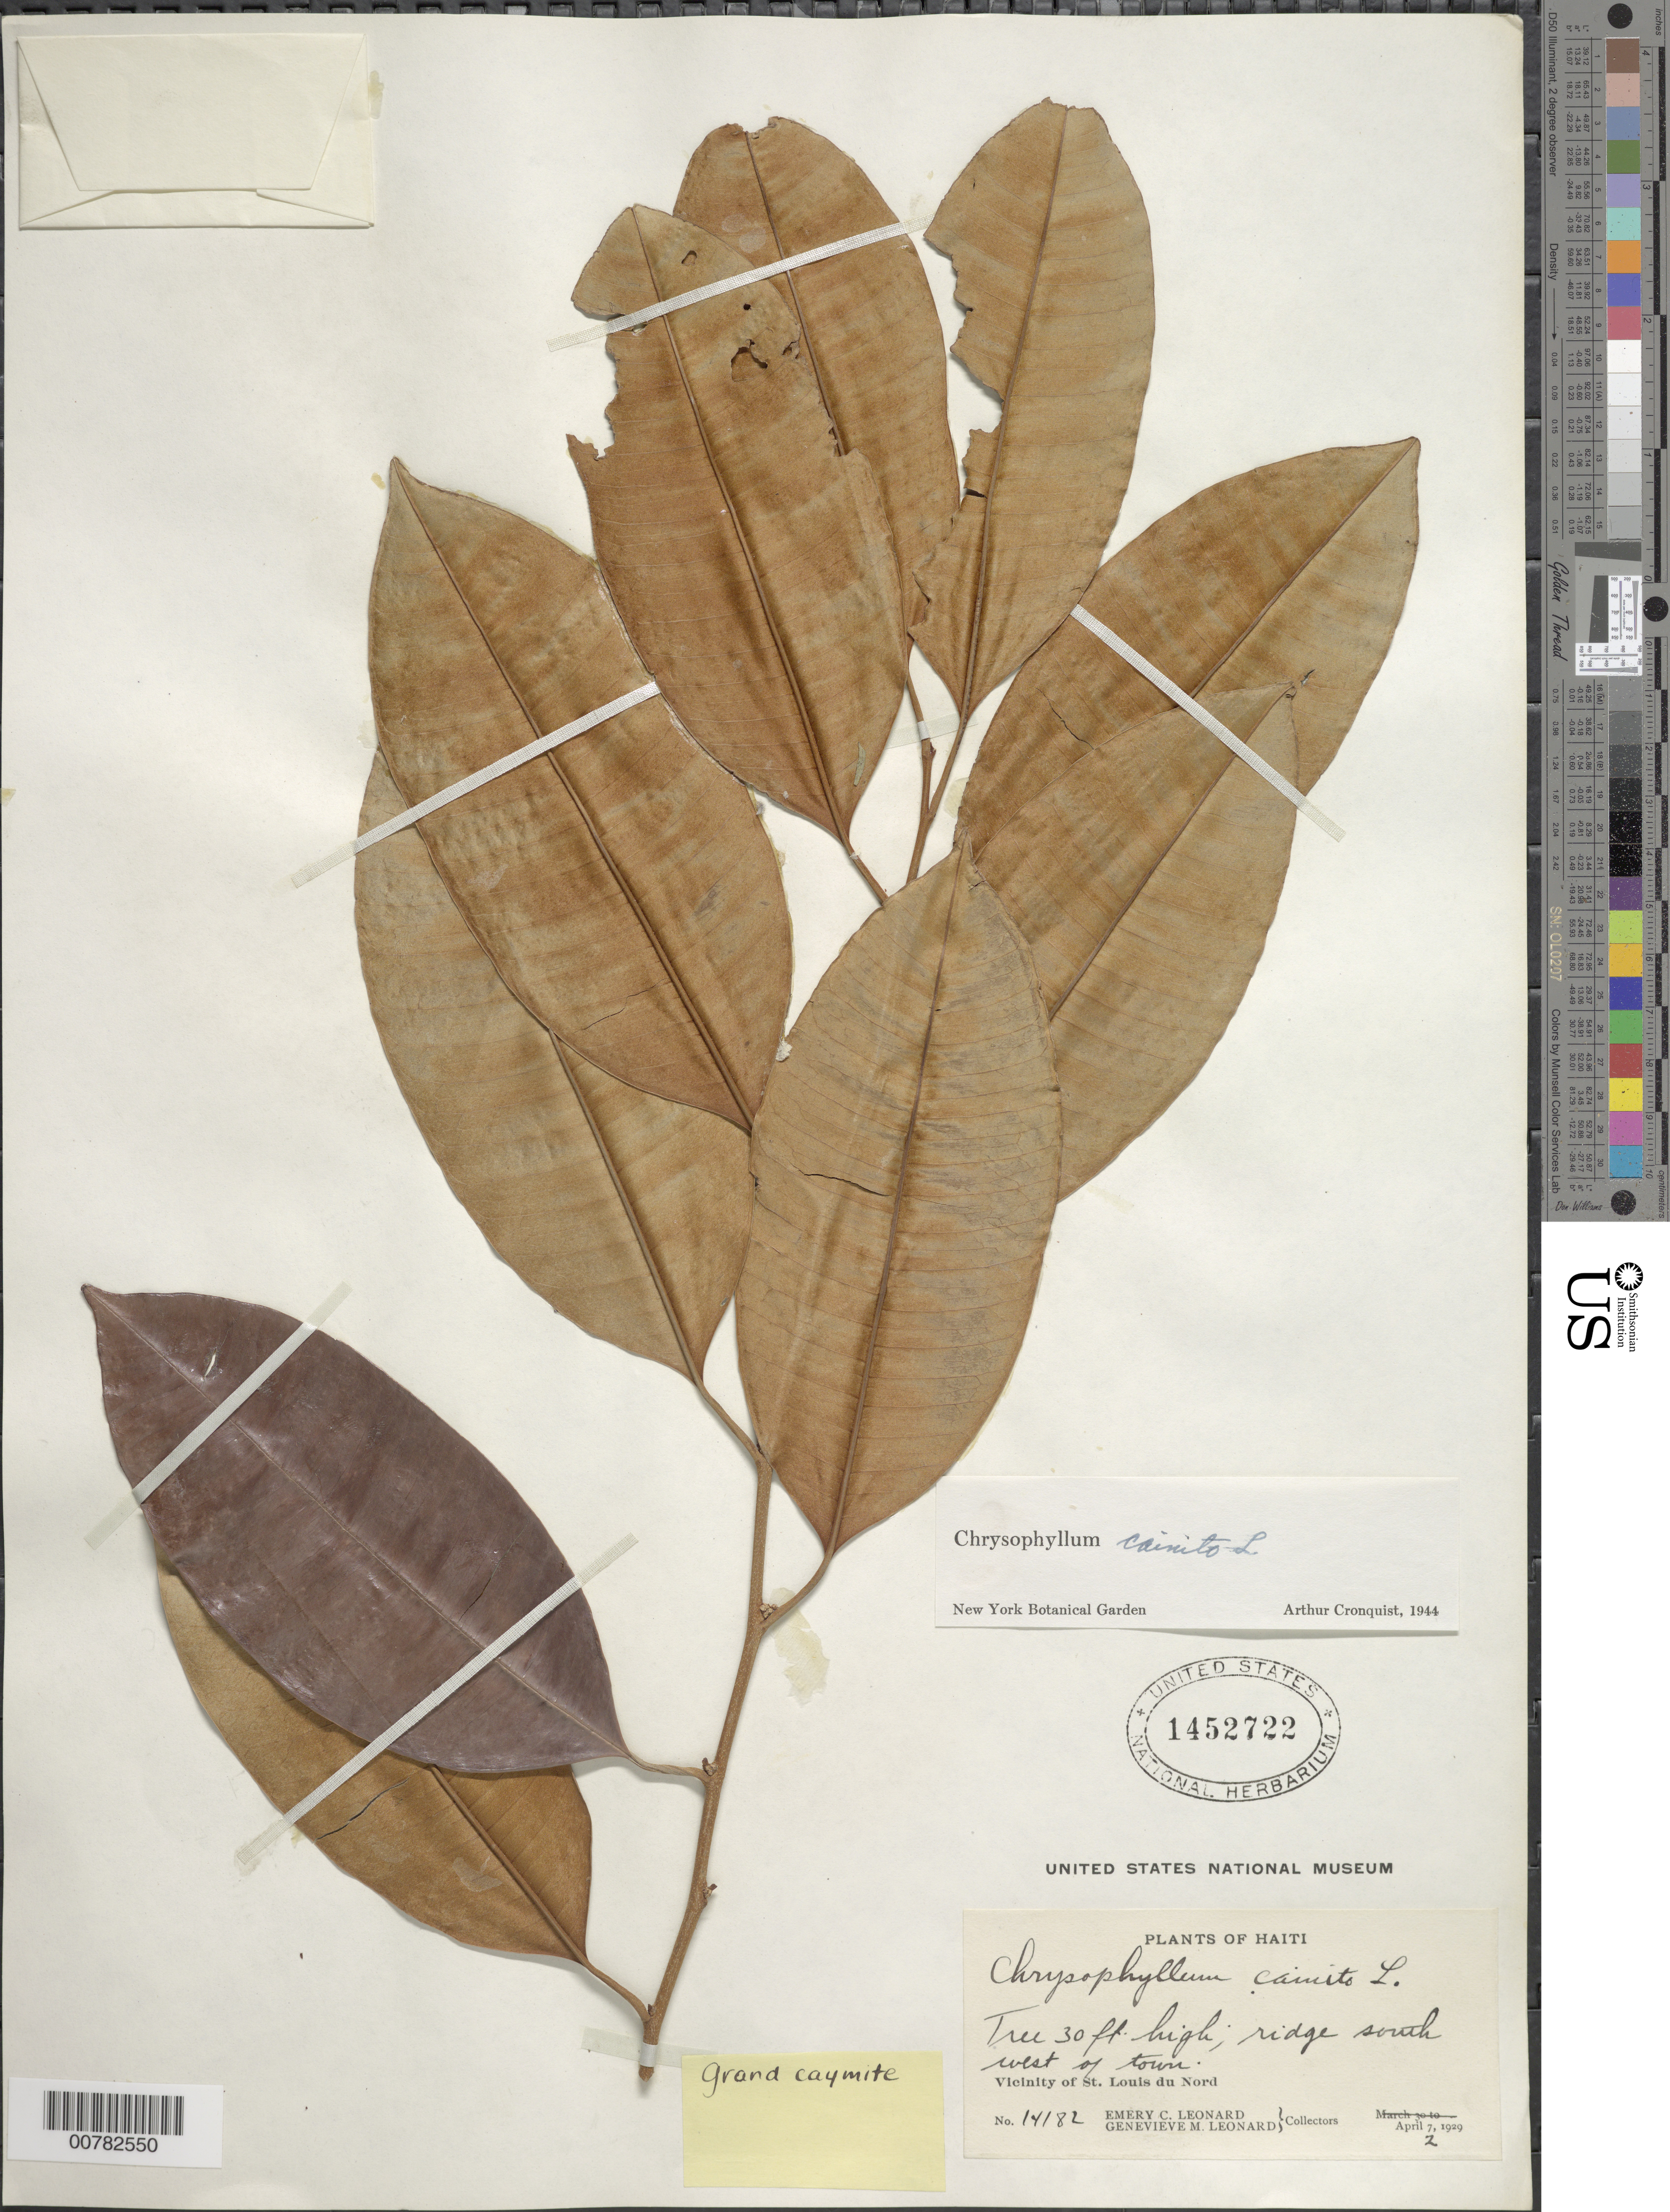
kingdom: Plantae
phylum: Tracheophyta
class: Magnoliopsida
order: Ericales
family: Sapotaceae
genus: Chrysophyllum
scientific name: Chrysophyllum cainito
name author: L.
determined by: Cronquist, A. J.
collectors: E. C. Leonard & G. M. Leonard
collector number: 14182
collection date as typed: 02 Apr 1929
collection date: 1929-04-02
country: Haiti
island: Hispaniola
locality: Vicinity of St. Louis du Nord, ridge south of west of town.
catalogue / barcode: US 1452722